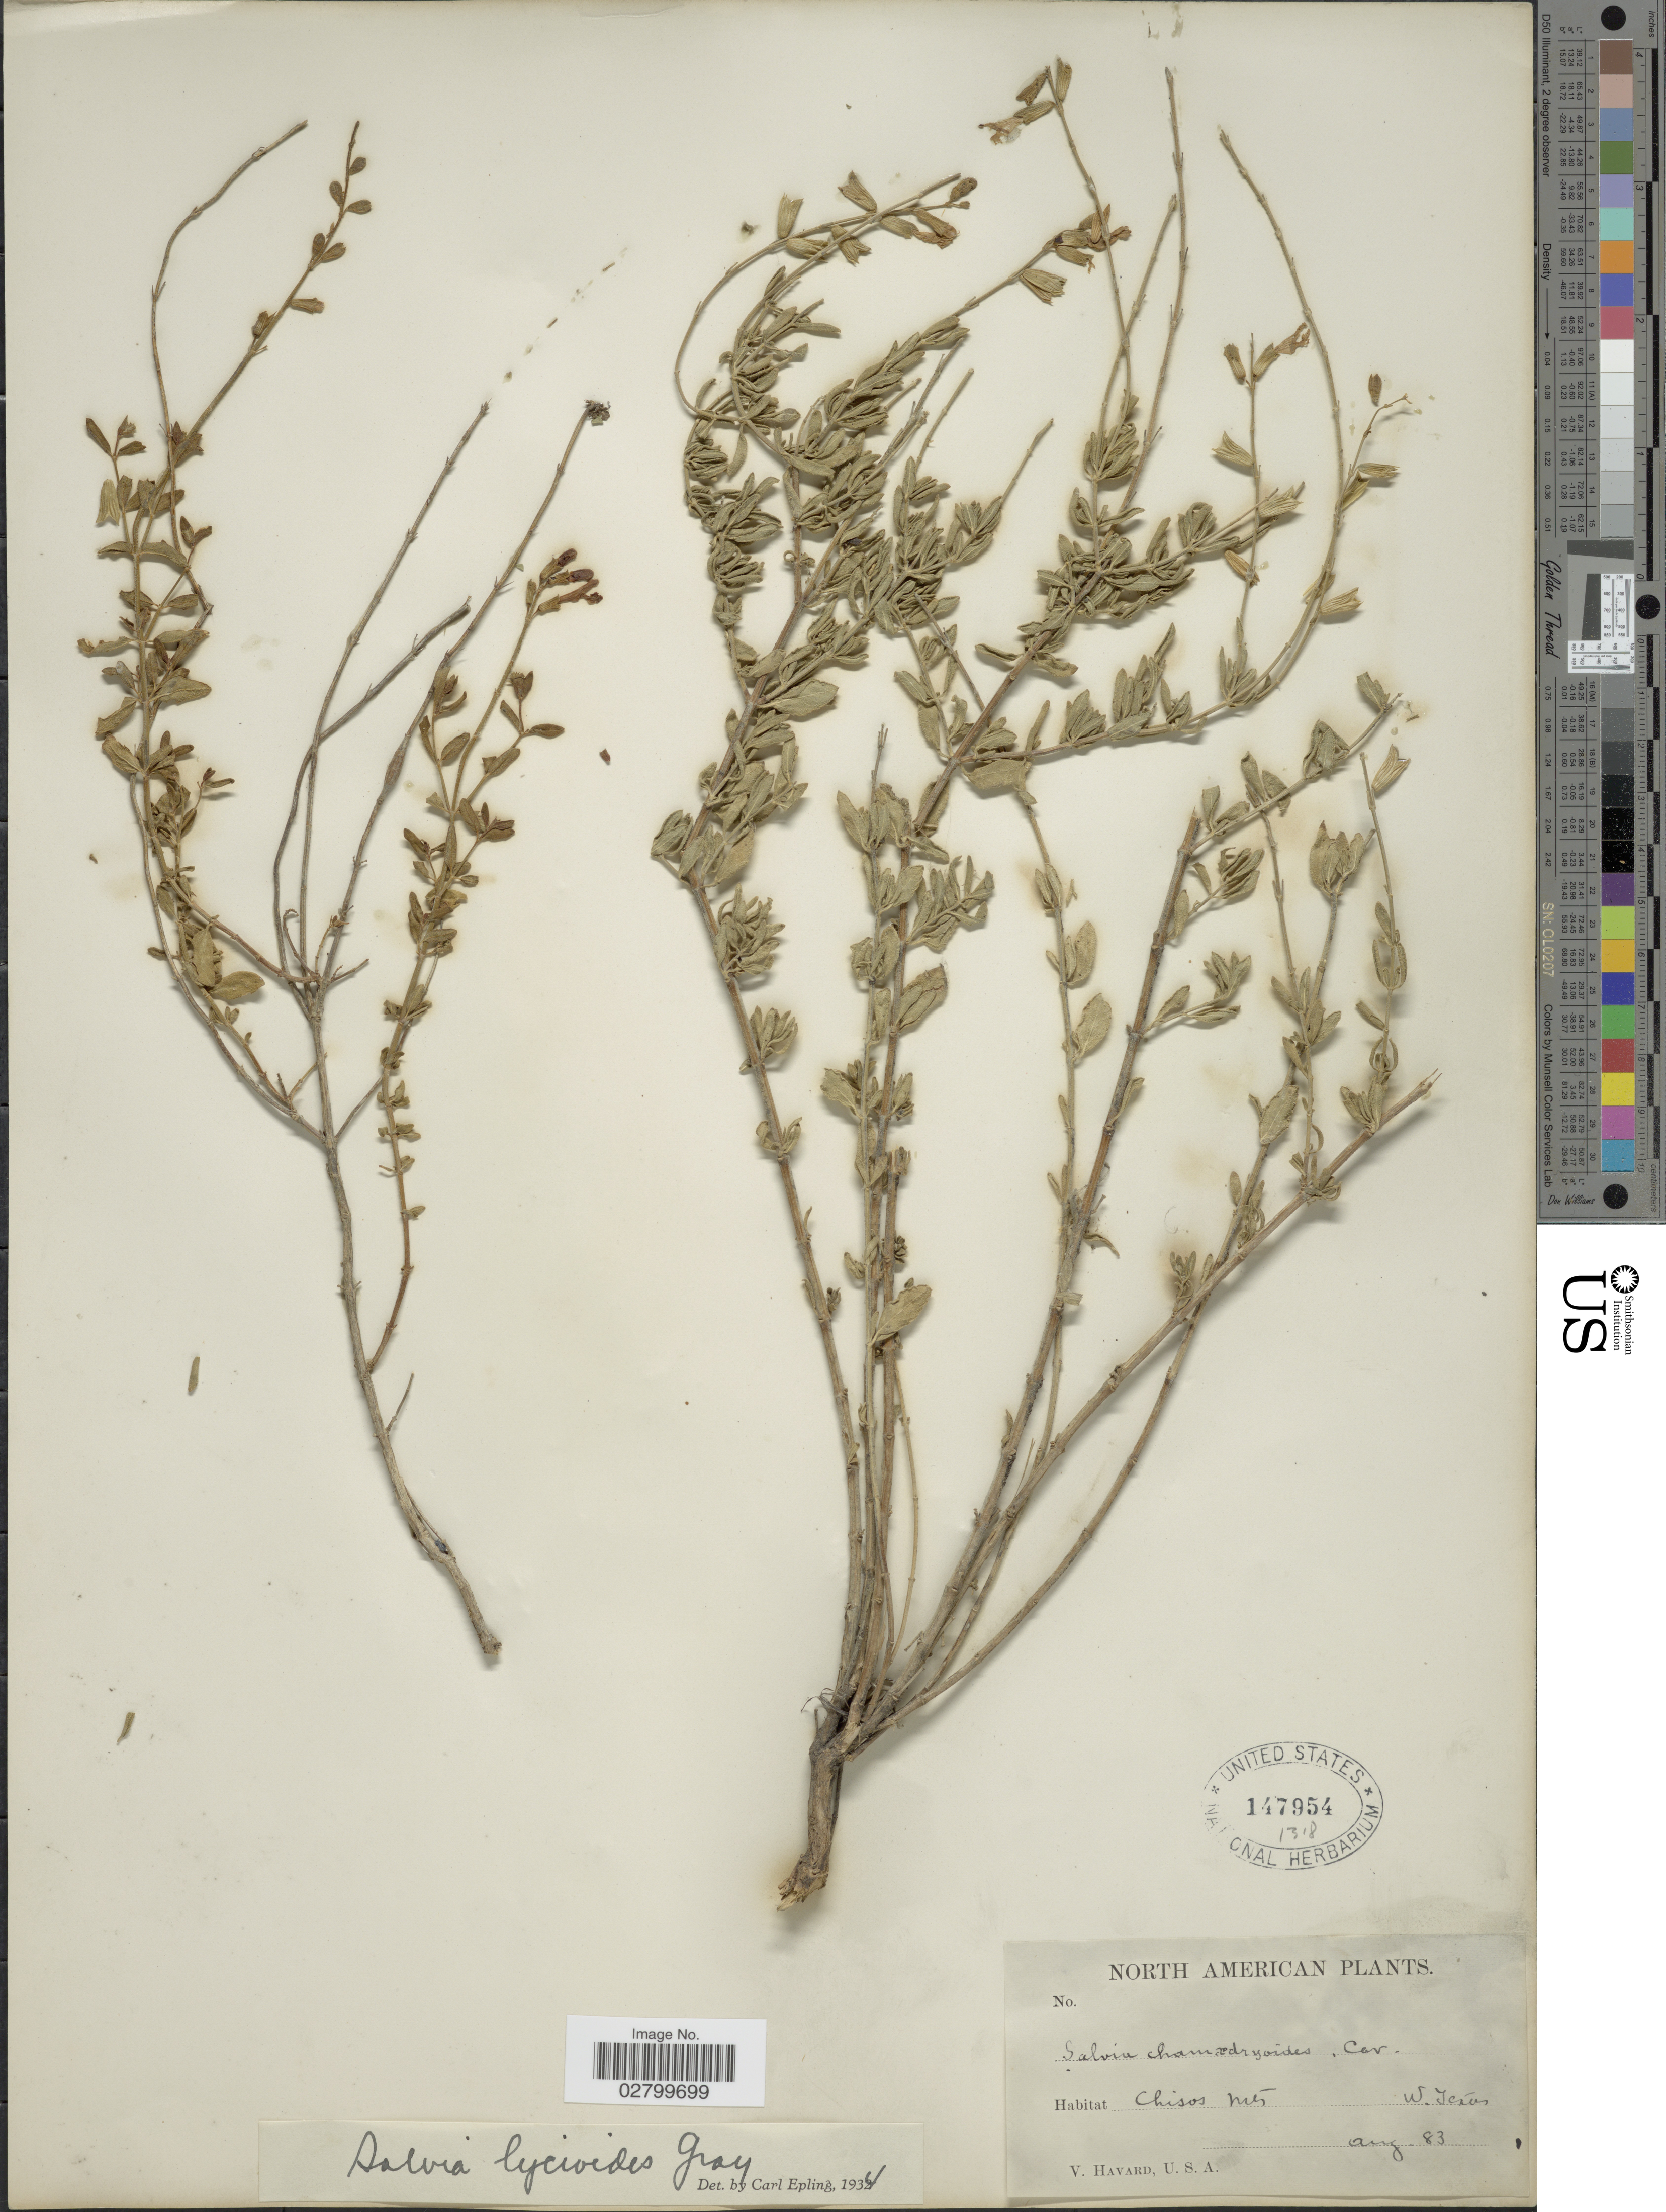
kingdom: Plantae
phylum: Tracheophyta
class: Magnoliopsida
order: Lamiales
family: Lamiaceae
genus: Salvia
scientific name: Salvia lycioides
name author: A. Gray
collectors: V. Harvard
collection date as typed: Transcribed d/m/y: /8/83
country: United States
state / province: Texas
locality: Chisos Mts. W. Texas.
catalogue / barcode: US 147954